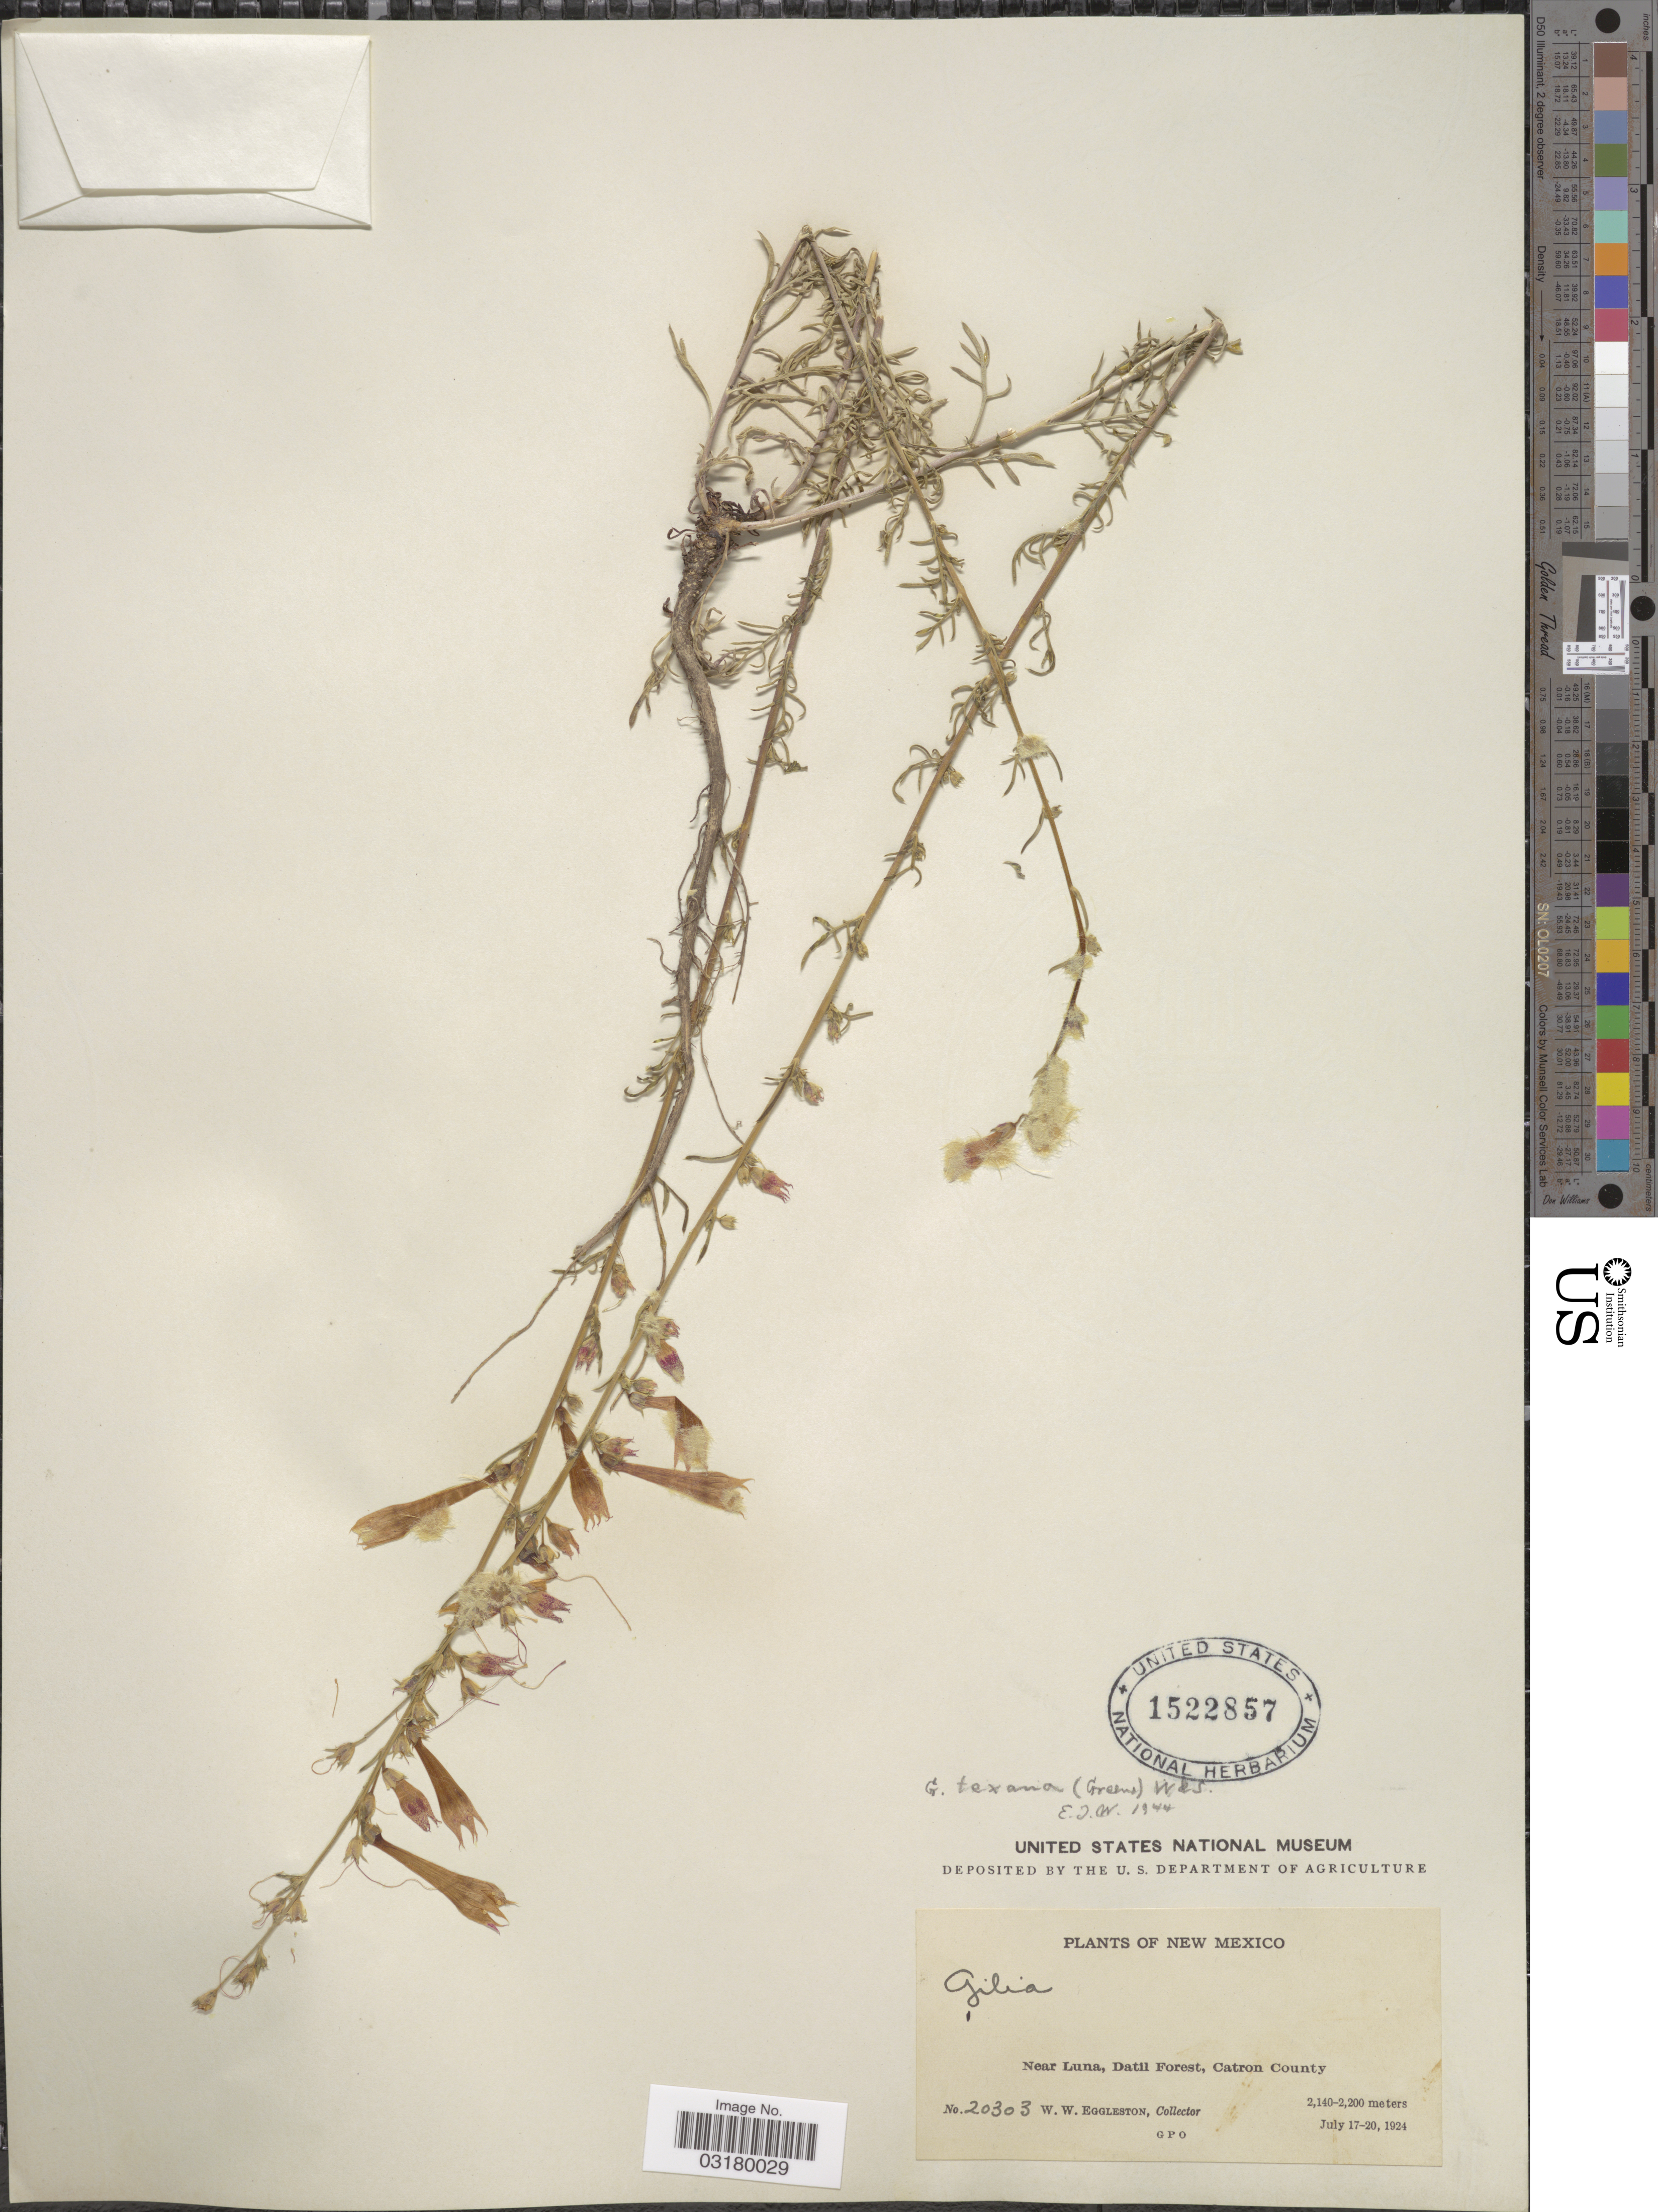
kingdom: Plantae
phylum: Tracheophyta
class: Magnoliopsida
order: Ericales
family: Polemoniaceae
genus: Ipomopsis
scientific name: Ipomopsis aggregata subsp. formosissima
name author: (Greene) Wherry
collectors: W. W. Eggleston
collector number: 20303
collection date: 1924-07-17/1924-07-20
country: United States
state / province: New Mexico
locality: Near Luna, Datil Forest, Catron County.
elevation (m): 2140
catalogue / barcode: US 1522857